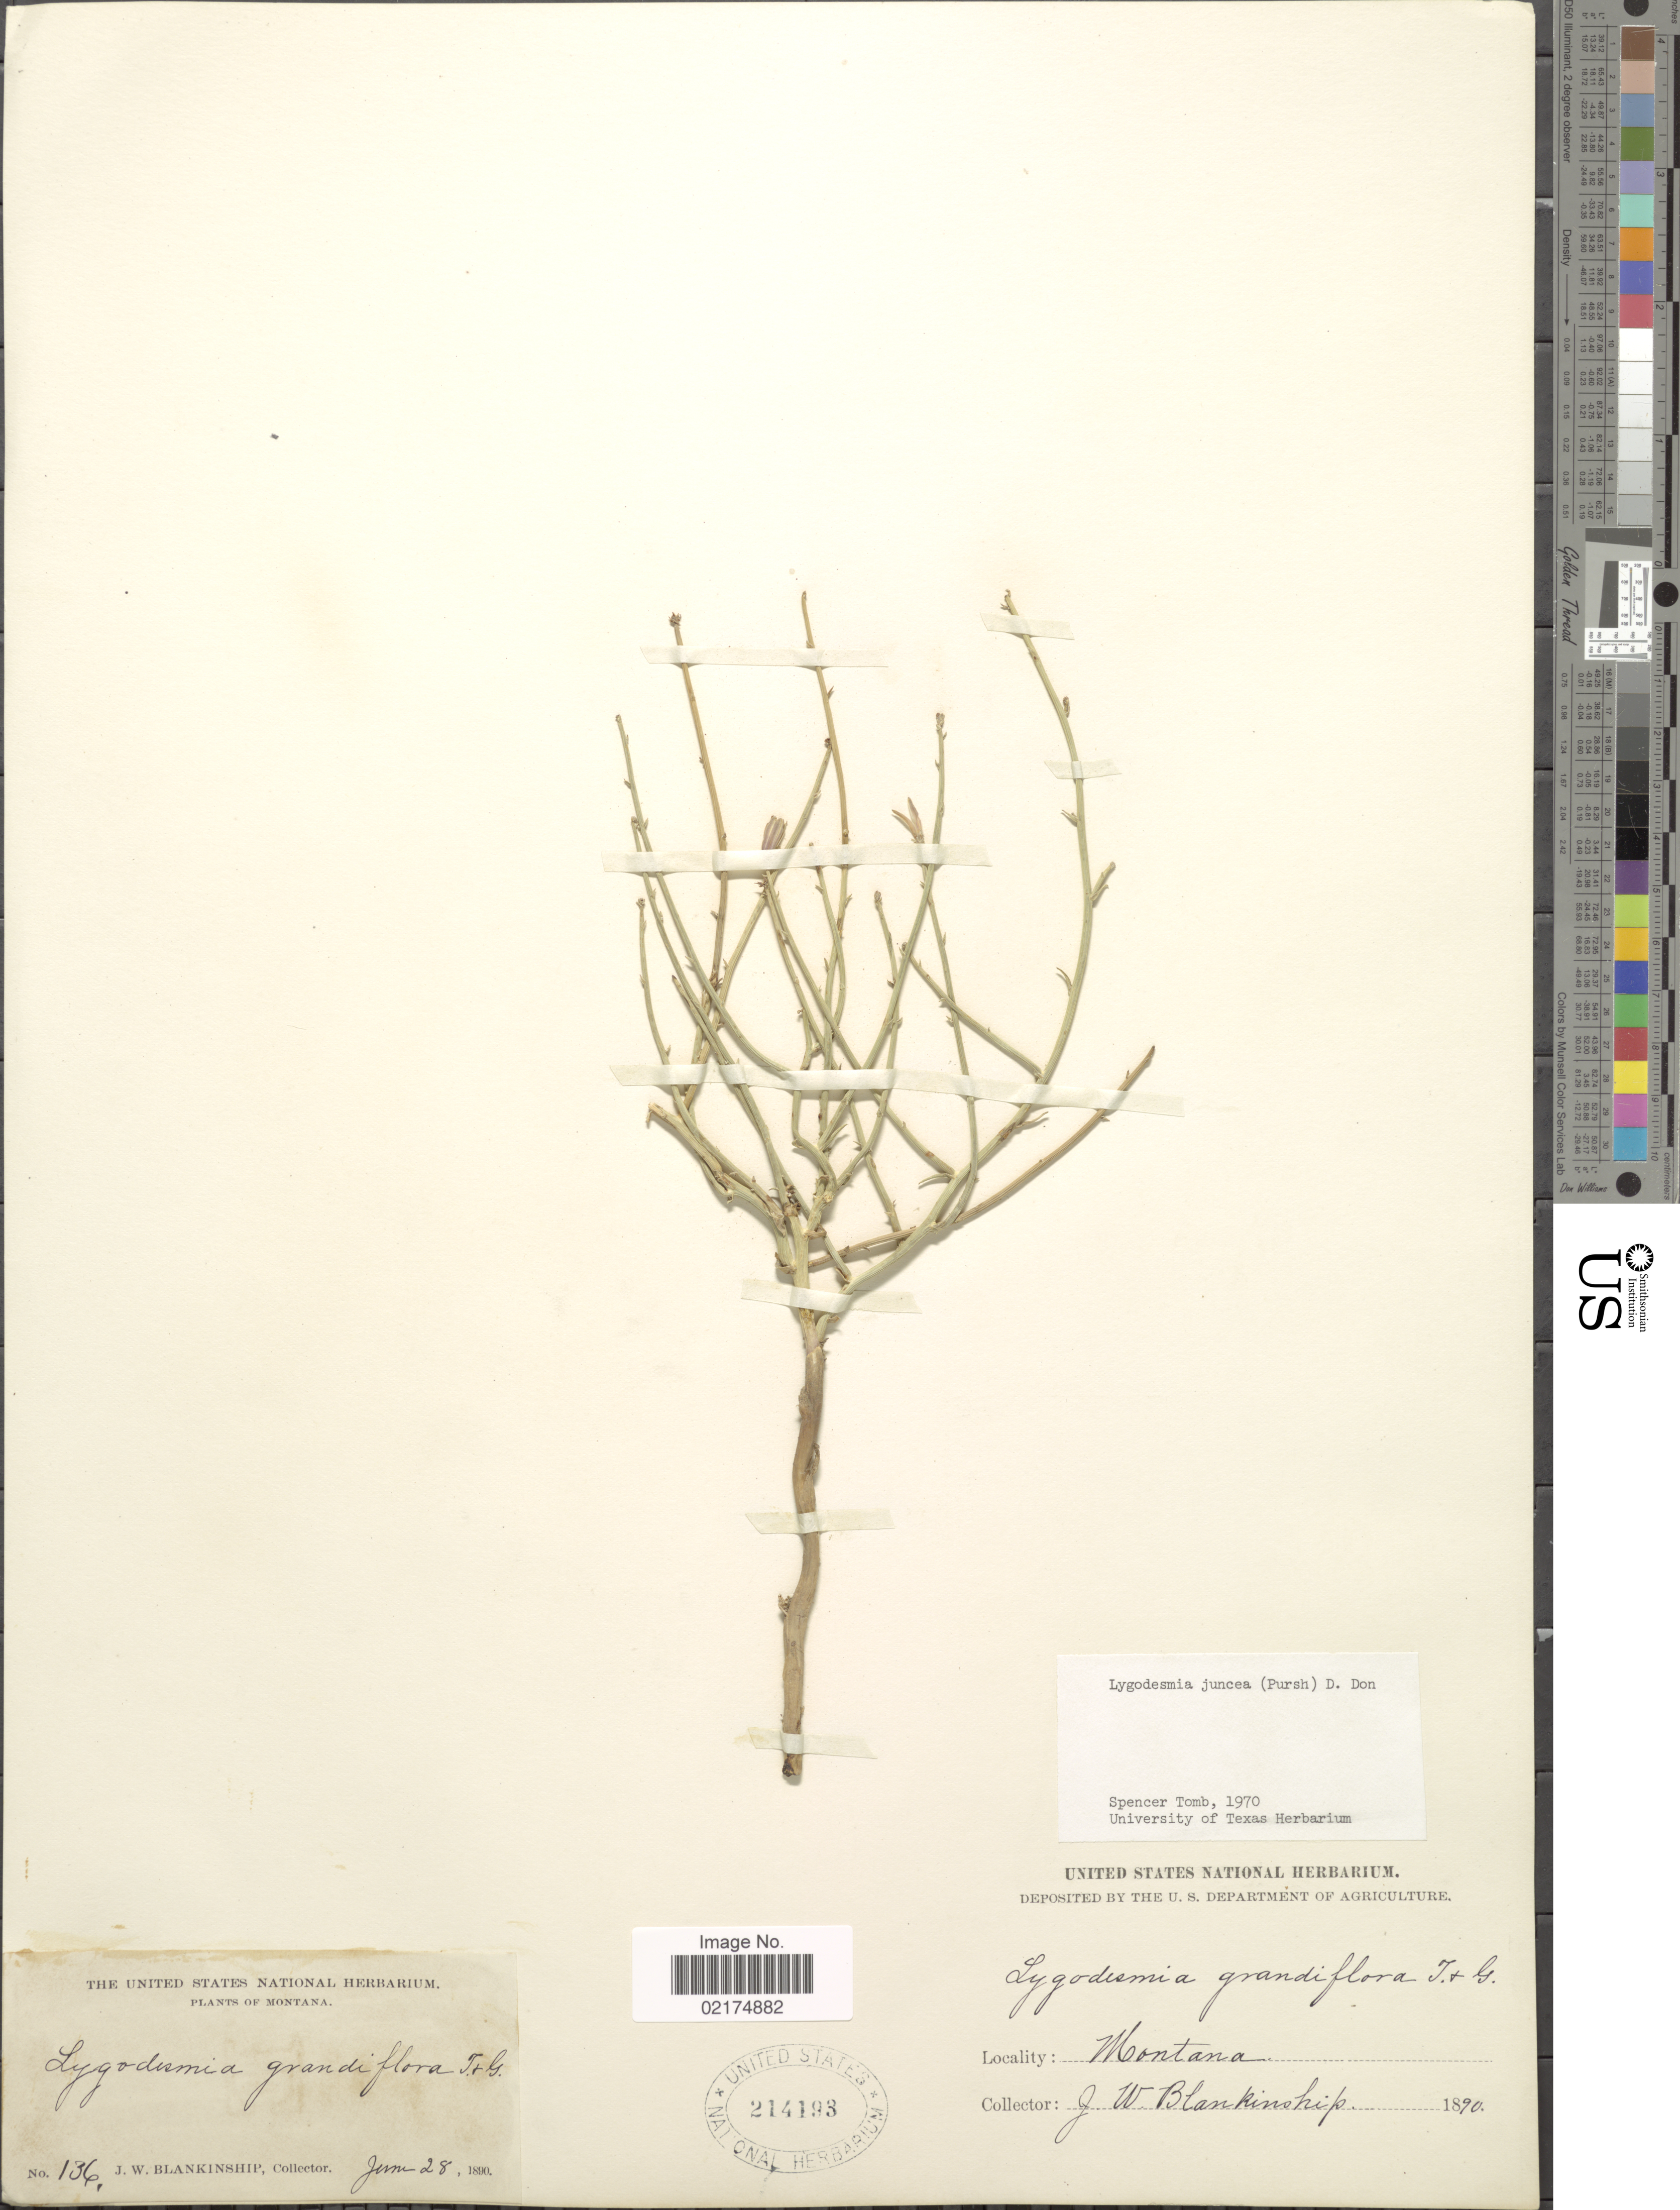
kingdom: Plantae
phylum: Tracheophyta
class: Magnoliopsida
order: Asterales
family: Asteraceae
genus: Lygodesmia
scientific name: Lygodesmia juncea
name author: D. Don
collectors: J. W. Blankinship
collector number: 136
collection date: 1890-06-28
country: United States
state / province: Montana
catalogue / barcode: US 214193